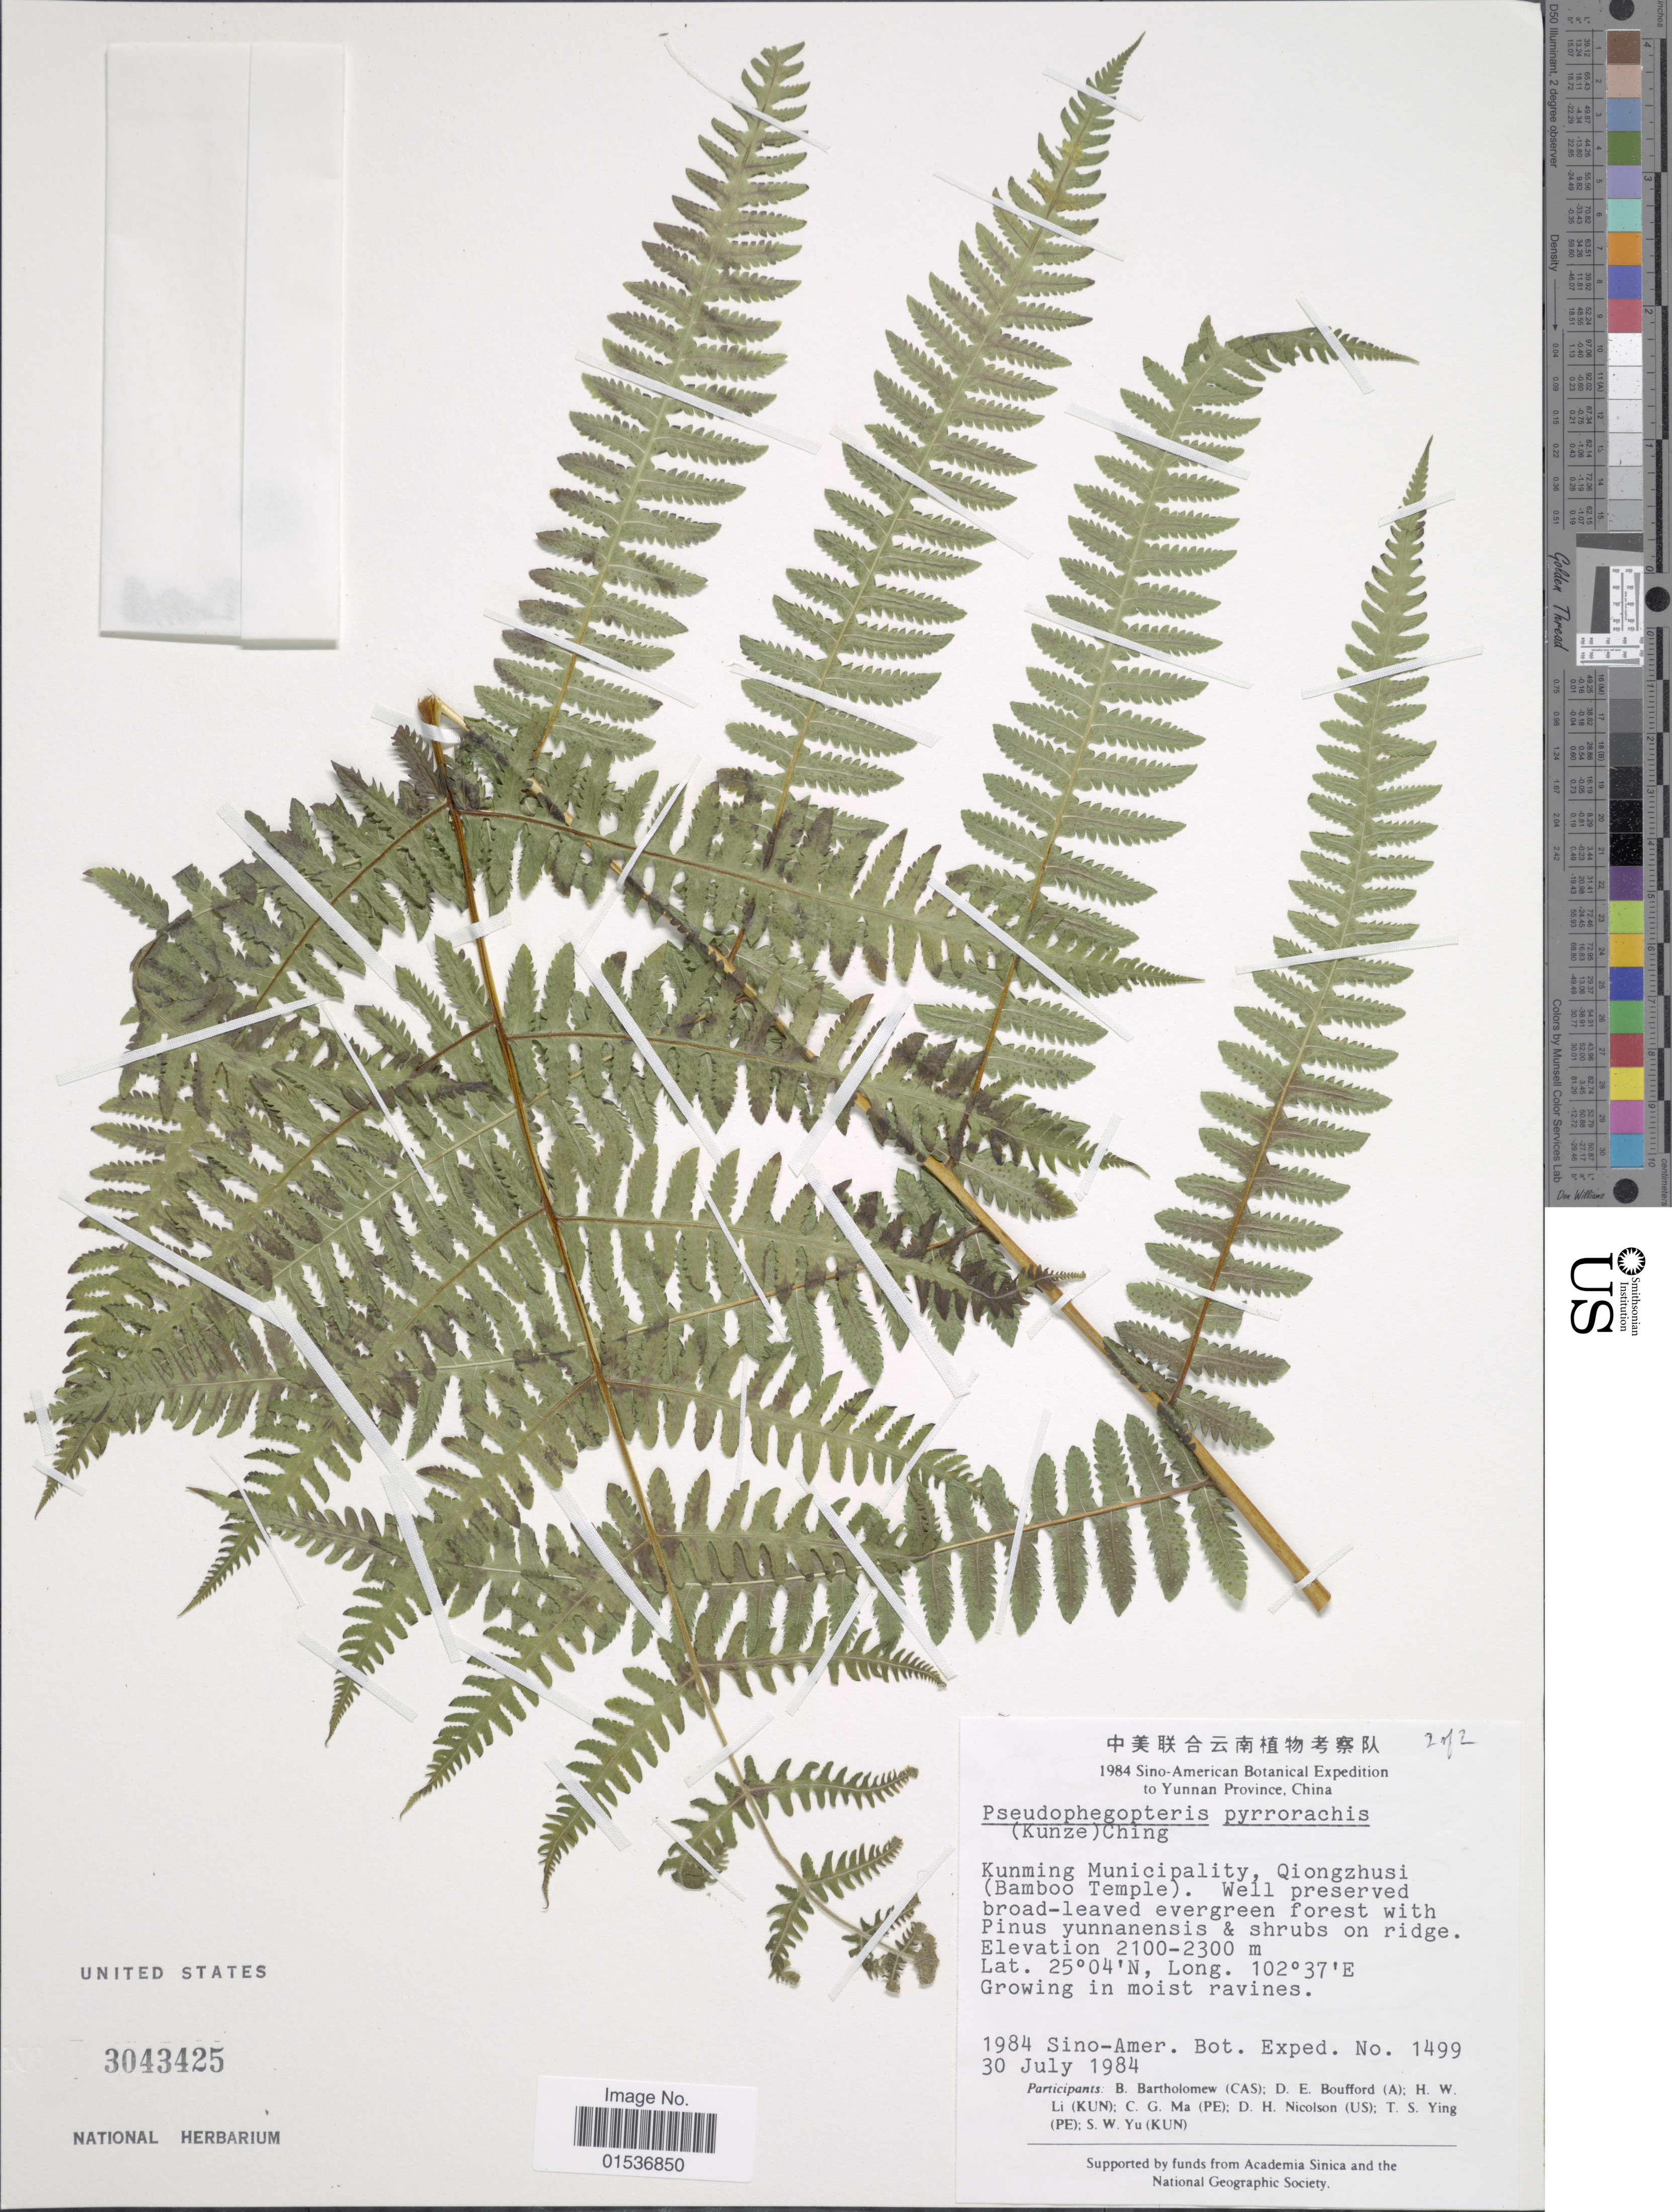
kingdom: Plantae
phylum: Tracheophyta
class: Polypodiopsida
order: Polypodiales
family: Thelypteridaceae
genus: Pseudophegopteris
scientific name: Pseudophegopteris pyrrhorachis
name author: (Kunze) Ching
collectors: Sino-Amer. Bot. Exped. 1984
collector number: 1499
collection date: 1984-07-30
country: China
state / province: Yunnan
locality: Yunnan Province, Kunming Municipality, Qiongzhusi (Bamboo Temple).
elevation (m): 2100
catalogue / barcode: US 3043425